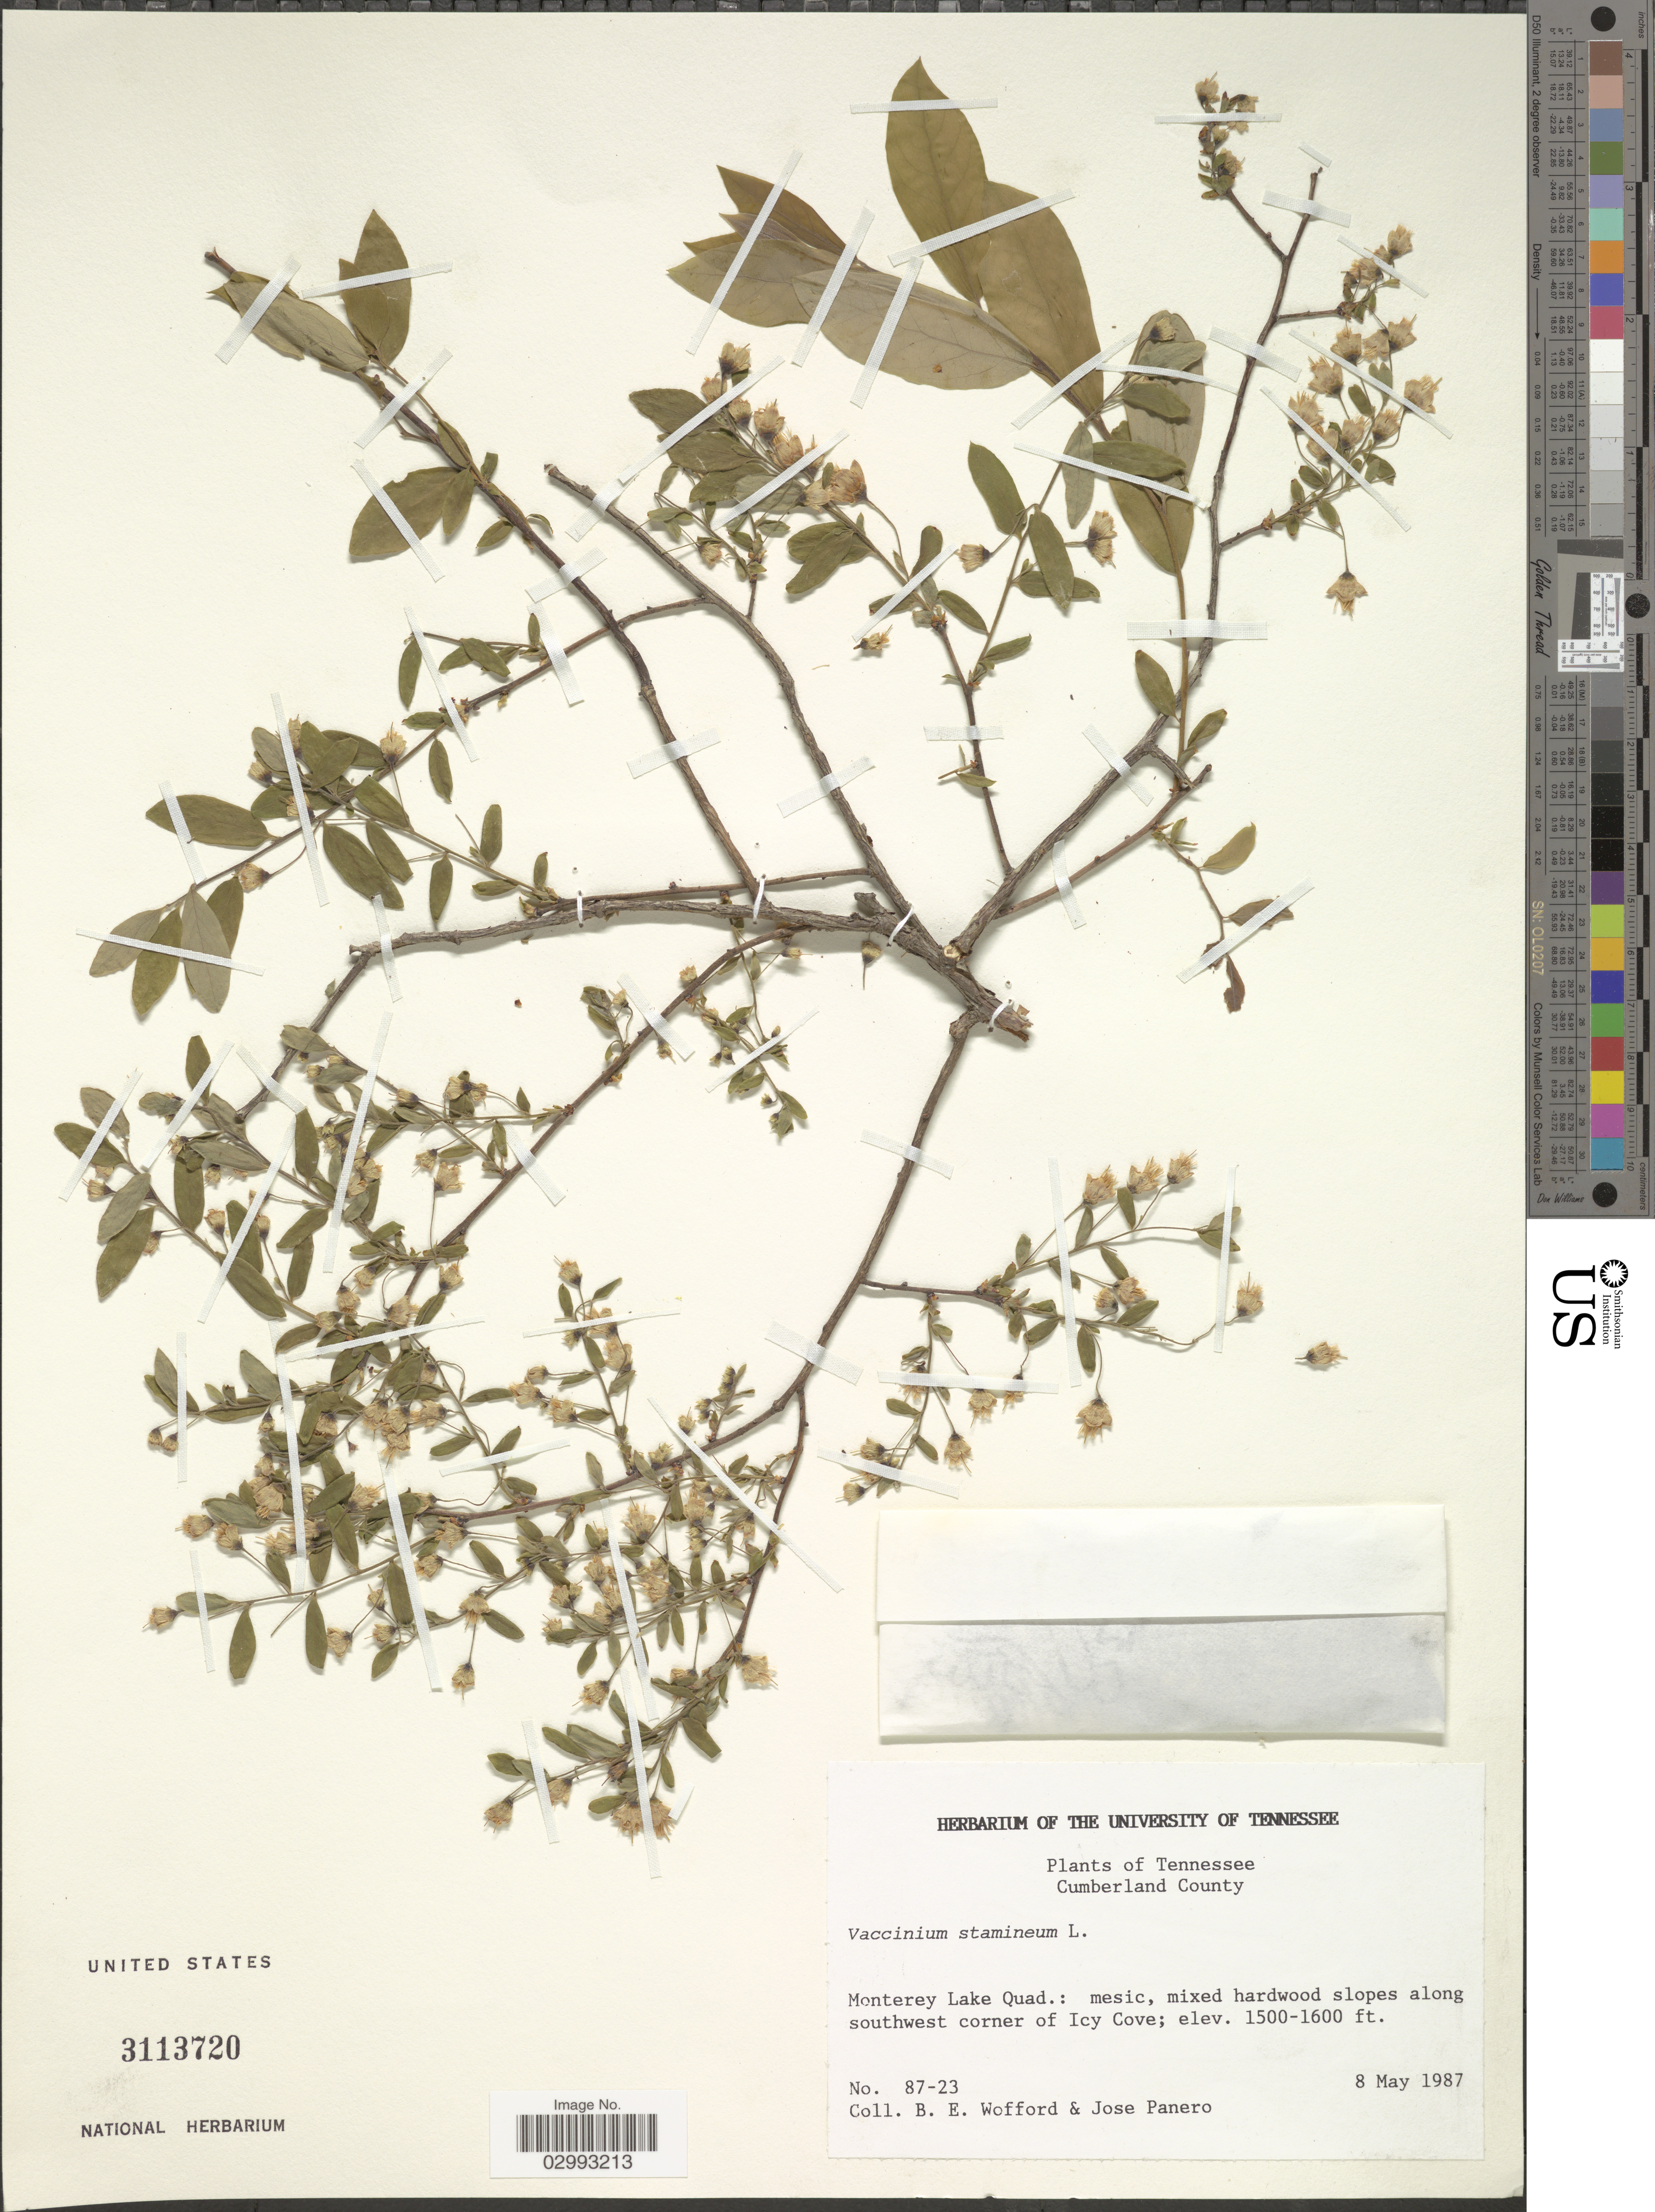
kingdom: Plantae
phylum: Tracheophyta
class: Magnoliopsida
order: Ericales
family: Ericaceae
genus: Polycodium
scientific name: Polycodium stamineum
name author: (L.) Greene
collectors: B. Wofford & J. L. Panero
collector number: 87-23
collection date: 1987-05-08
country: United States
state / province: Tennessee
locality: Cumberland County. Monterey Lake Quad.: mesic, mixed hardwood slopes along southwest corner of Icy Cove.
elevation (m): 457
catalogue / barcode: US 3113720